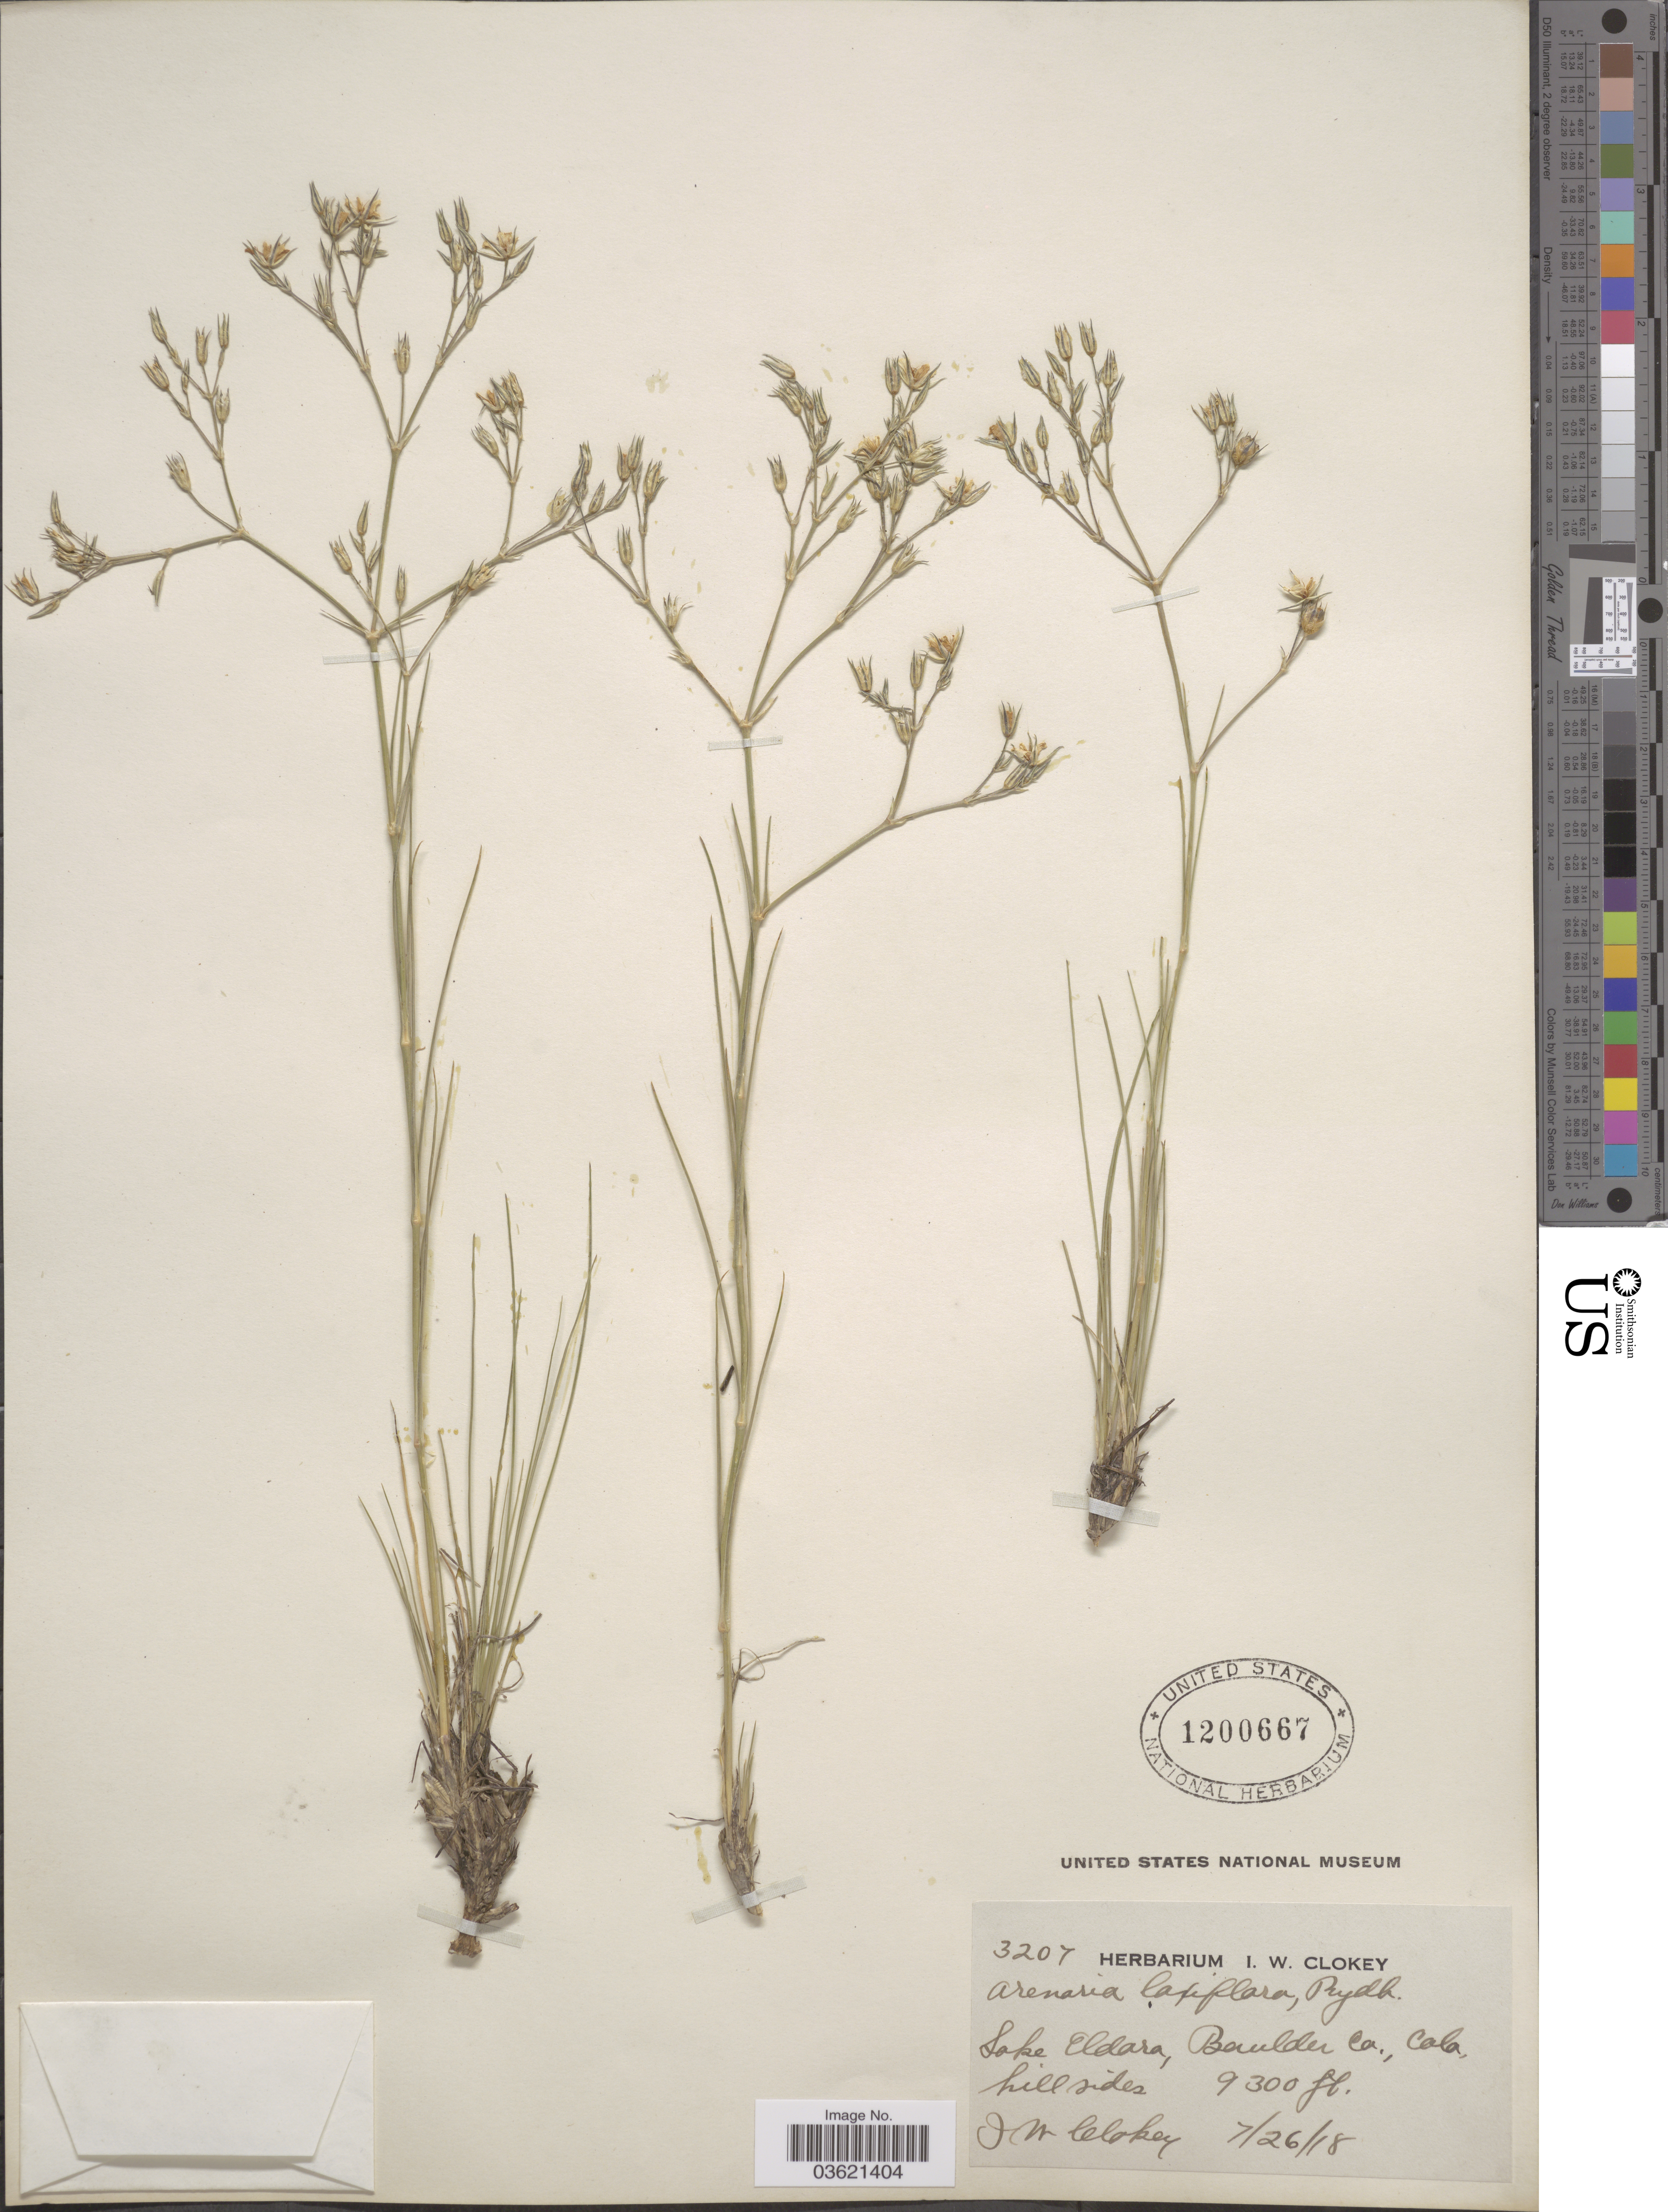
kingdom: Plantae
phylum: Tracheophyta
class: Magnoliopsida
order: Caryophyllales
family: Caryophyllaceae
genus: Arenaria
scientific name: Arenaria sp.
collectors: I. W. Clokey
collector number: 3207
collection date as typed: Transcribed d/m/y: 26/7/18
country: United States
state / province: Colorado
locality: Lake Eldora, Boulder Co.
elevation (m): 2835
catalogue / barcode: US 1200667